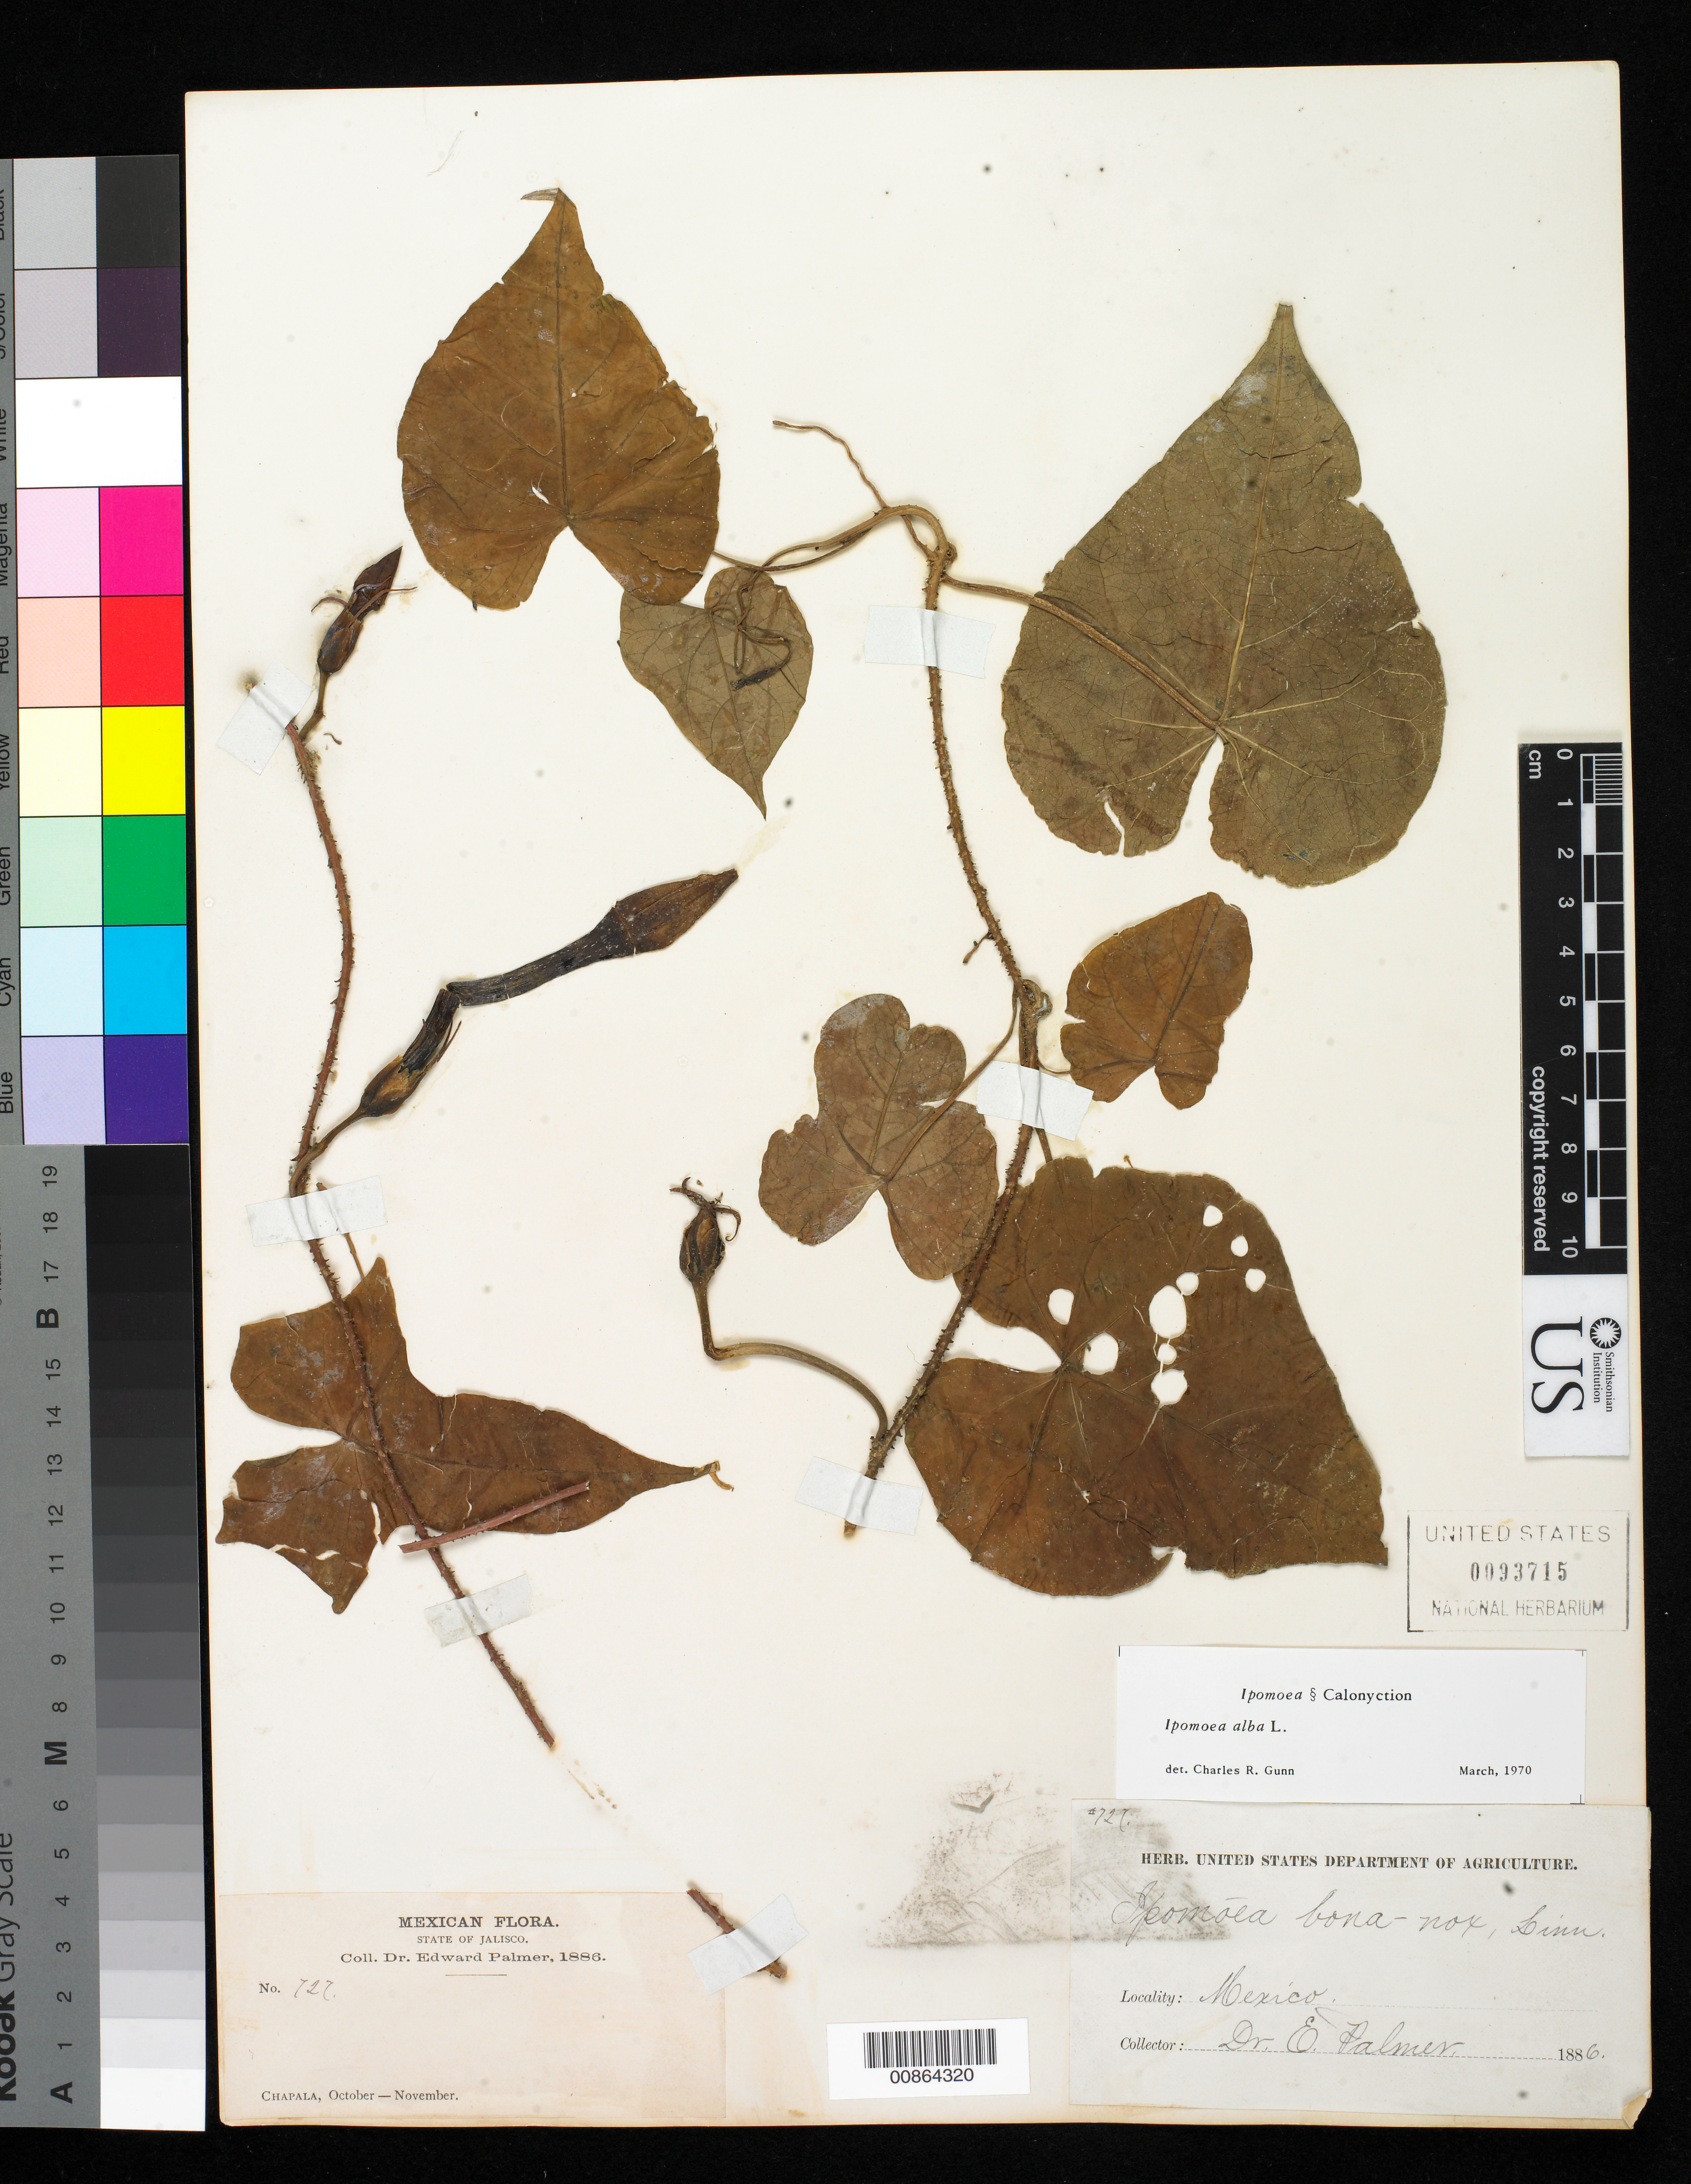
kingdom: Plantae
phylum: Tracheophyta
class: Magnoliopsida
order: Solanales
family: Convolvulaceae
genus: Ipomoea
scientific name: Ipomoea alba L.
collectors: E. Palmer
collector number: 727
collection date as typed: Oct 1886 to -- Nov 1886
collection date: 1886-10/1886-11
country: Mexico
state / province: Jalisco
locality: Chapala, Jalisco.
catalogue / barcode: US 93715